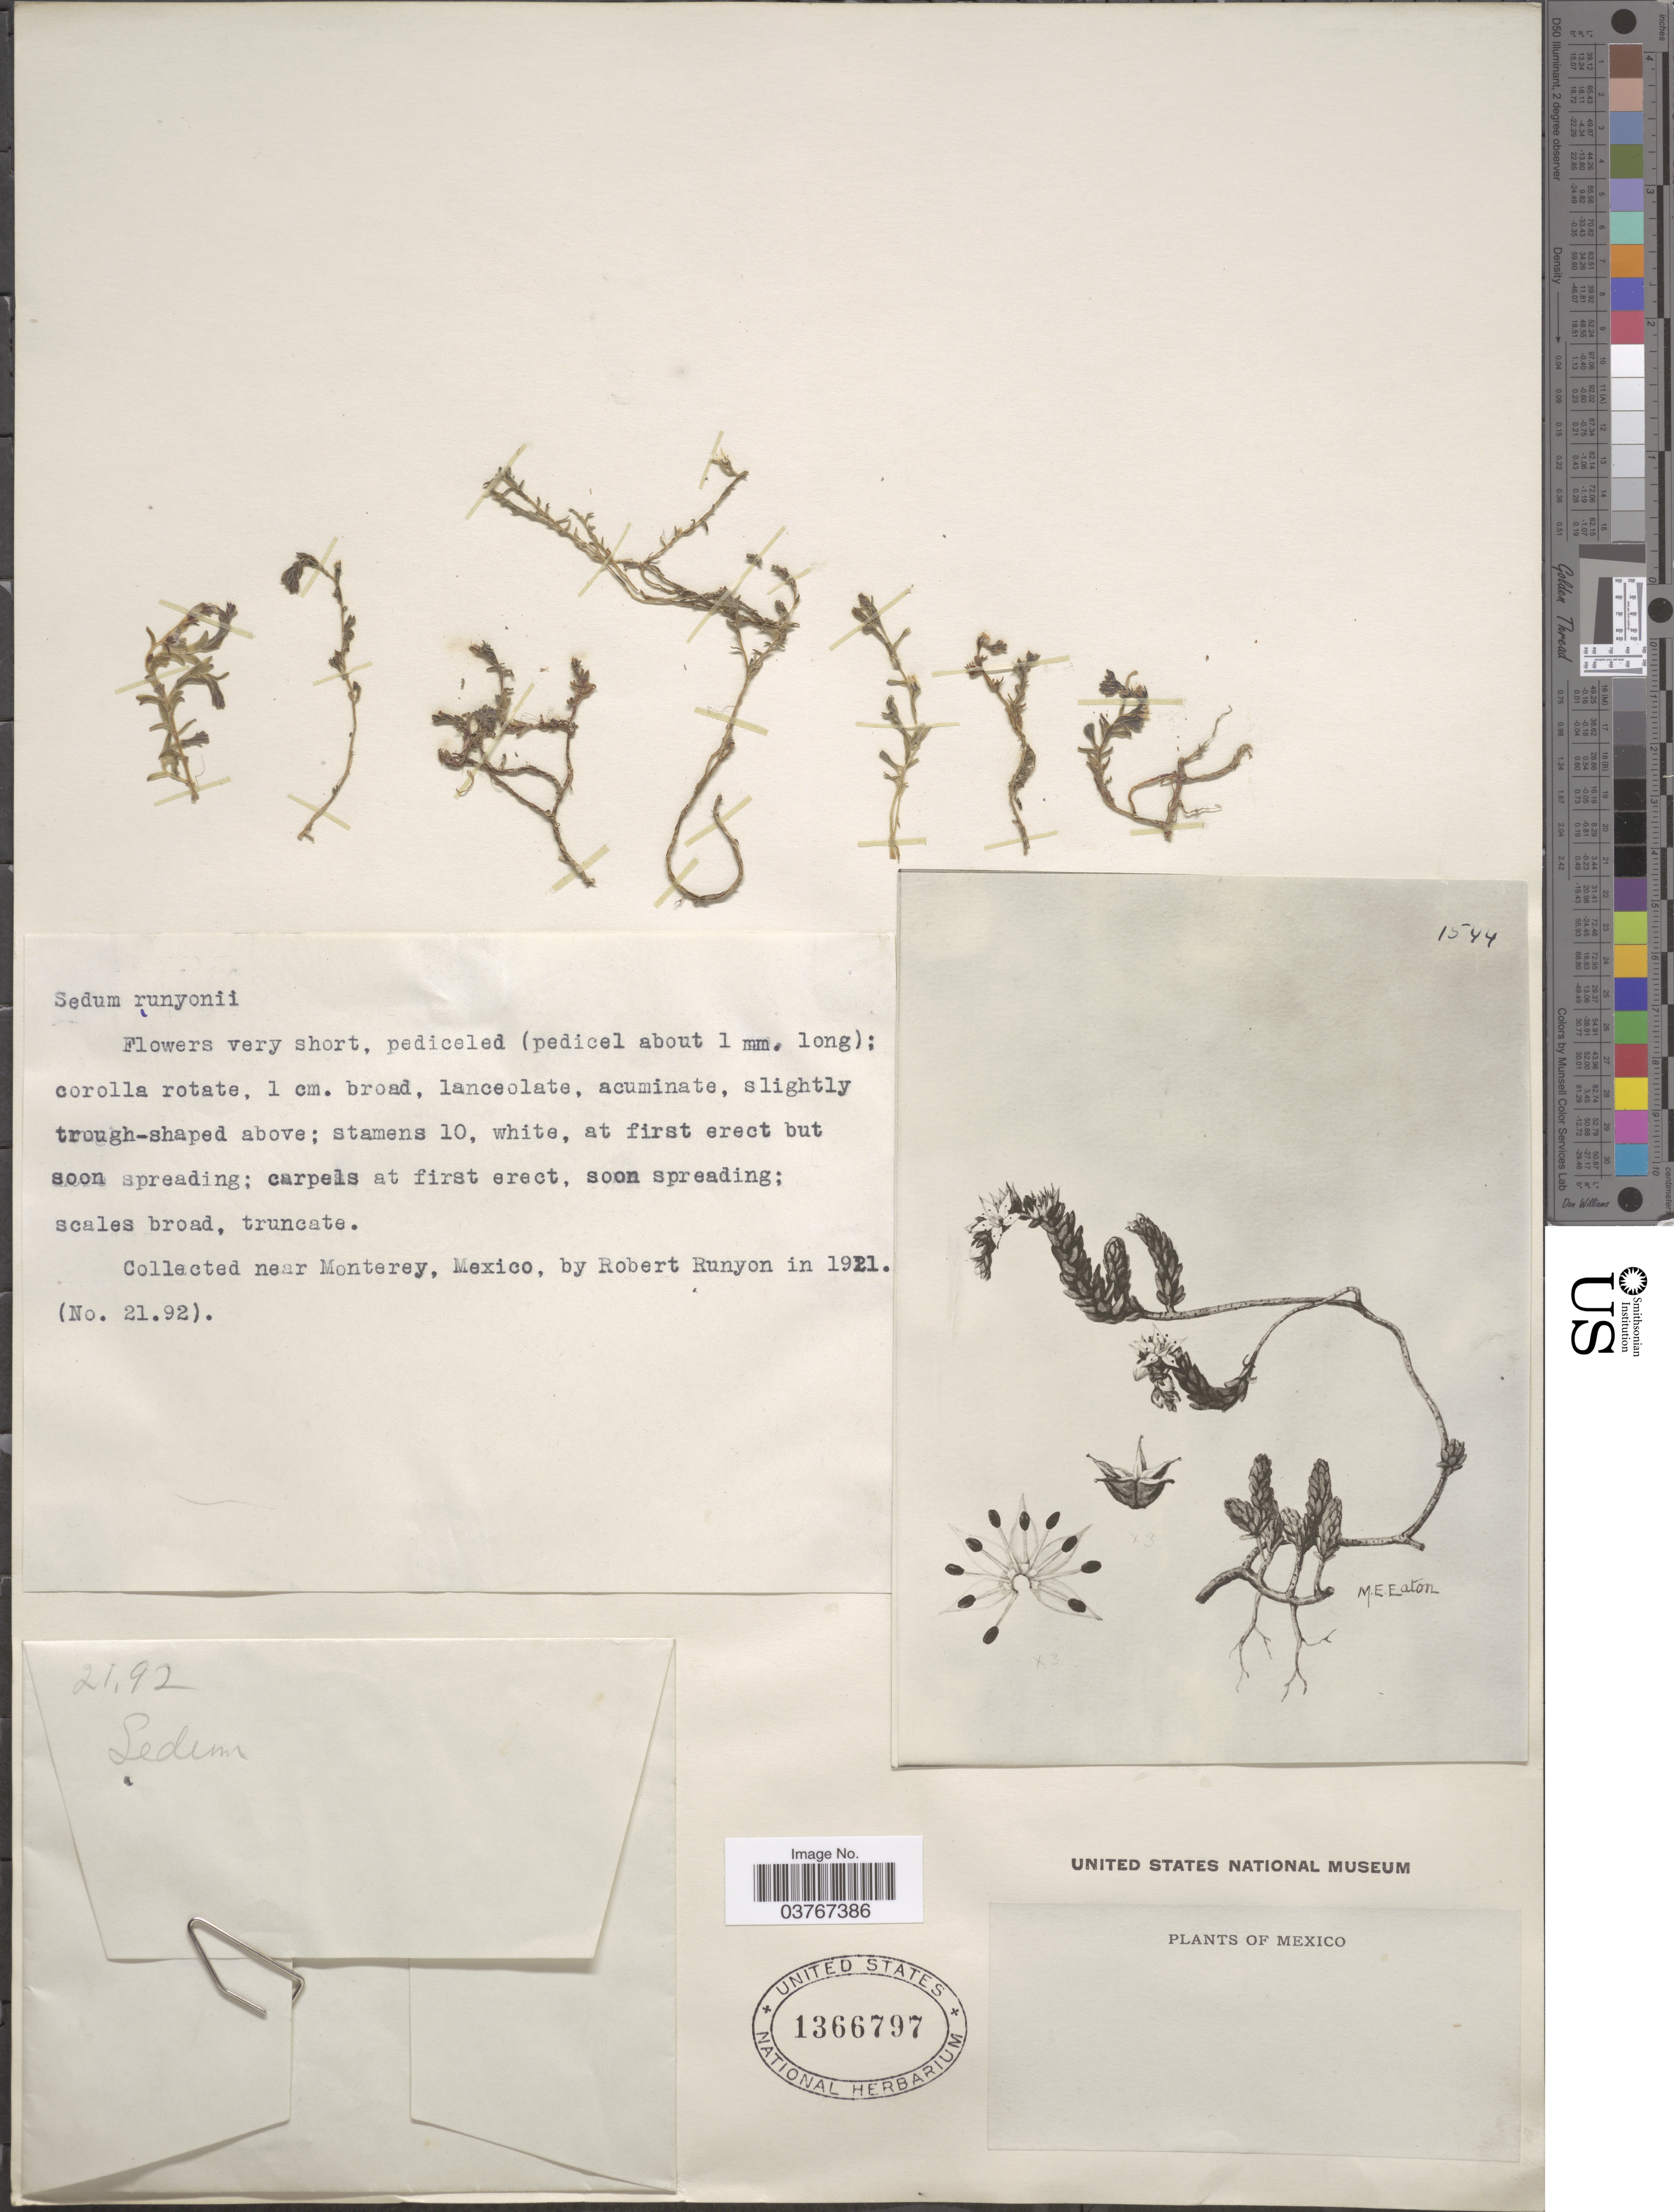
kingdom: Plantae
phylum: Tracheophyta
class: Magnoliopsida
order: Saxifragales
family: Crassulaceae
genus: Sedum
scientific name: Sedum runyonii, ined.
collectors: R. Runyon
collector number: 2192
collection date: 1921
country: Mexico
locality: Near Monterey.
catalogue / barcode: US 1366797